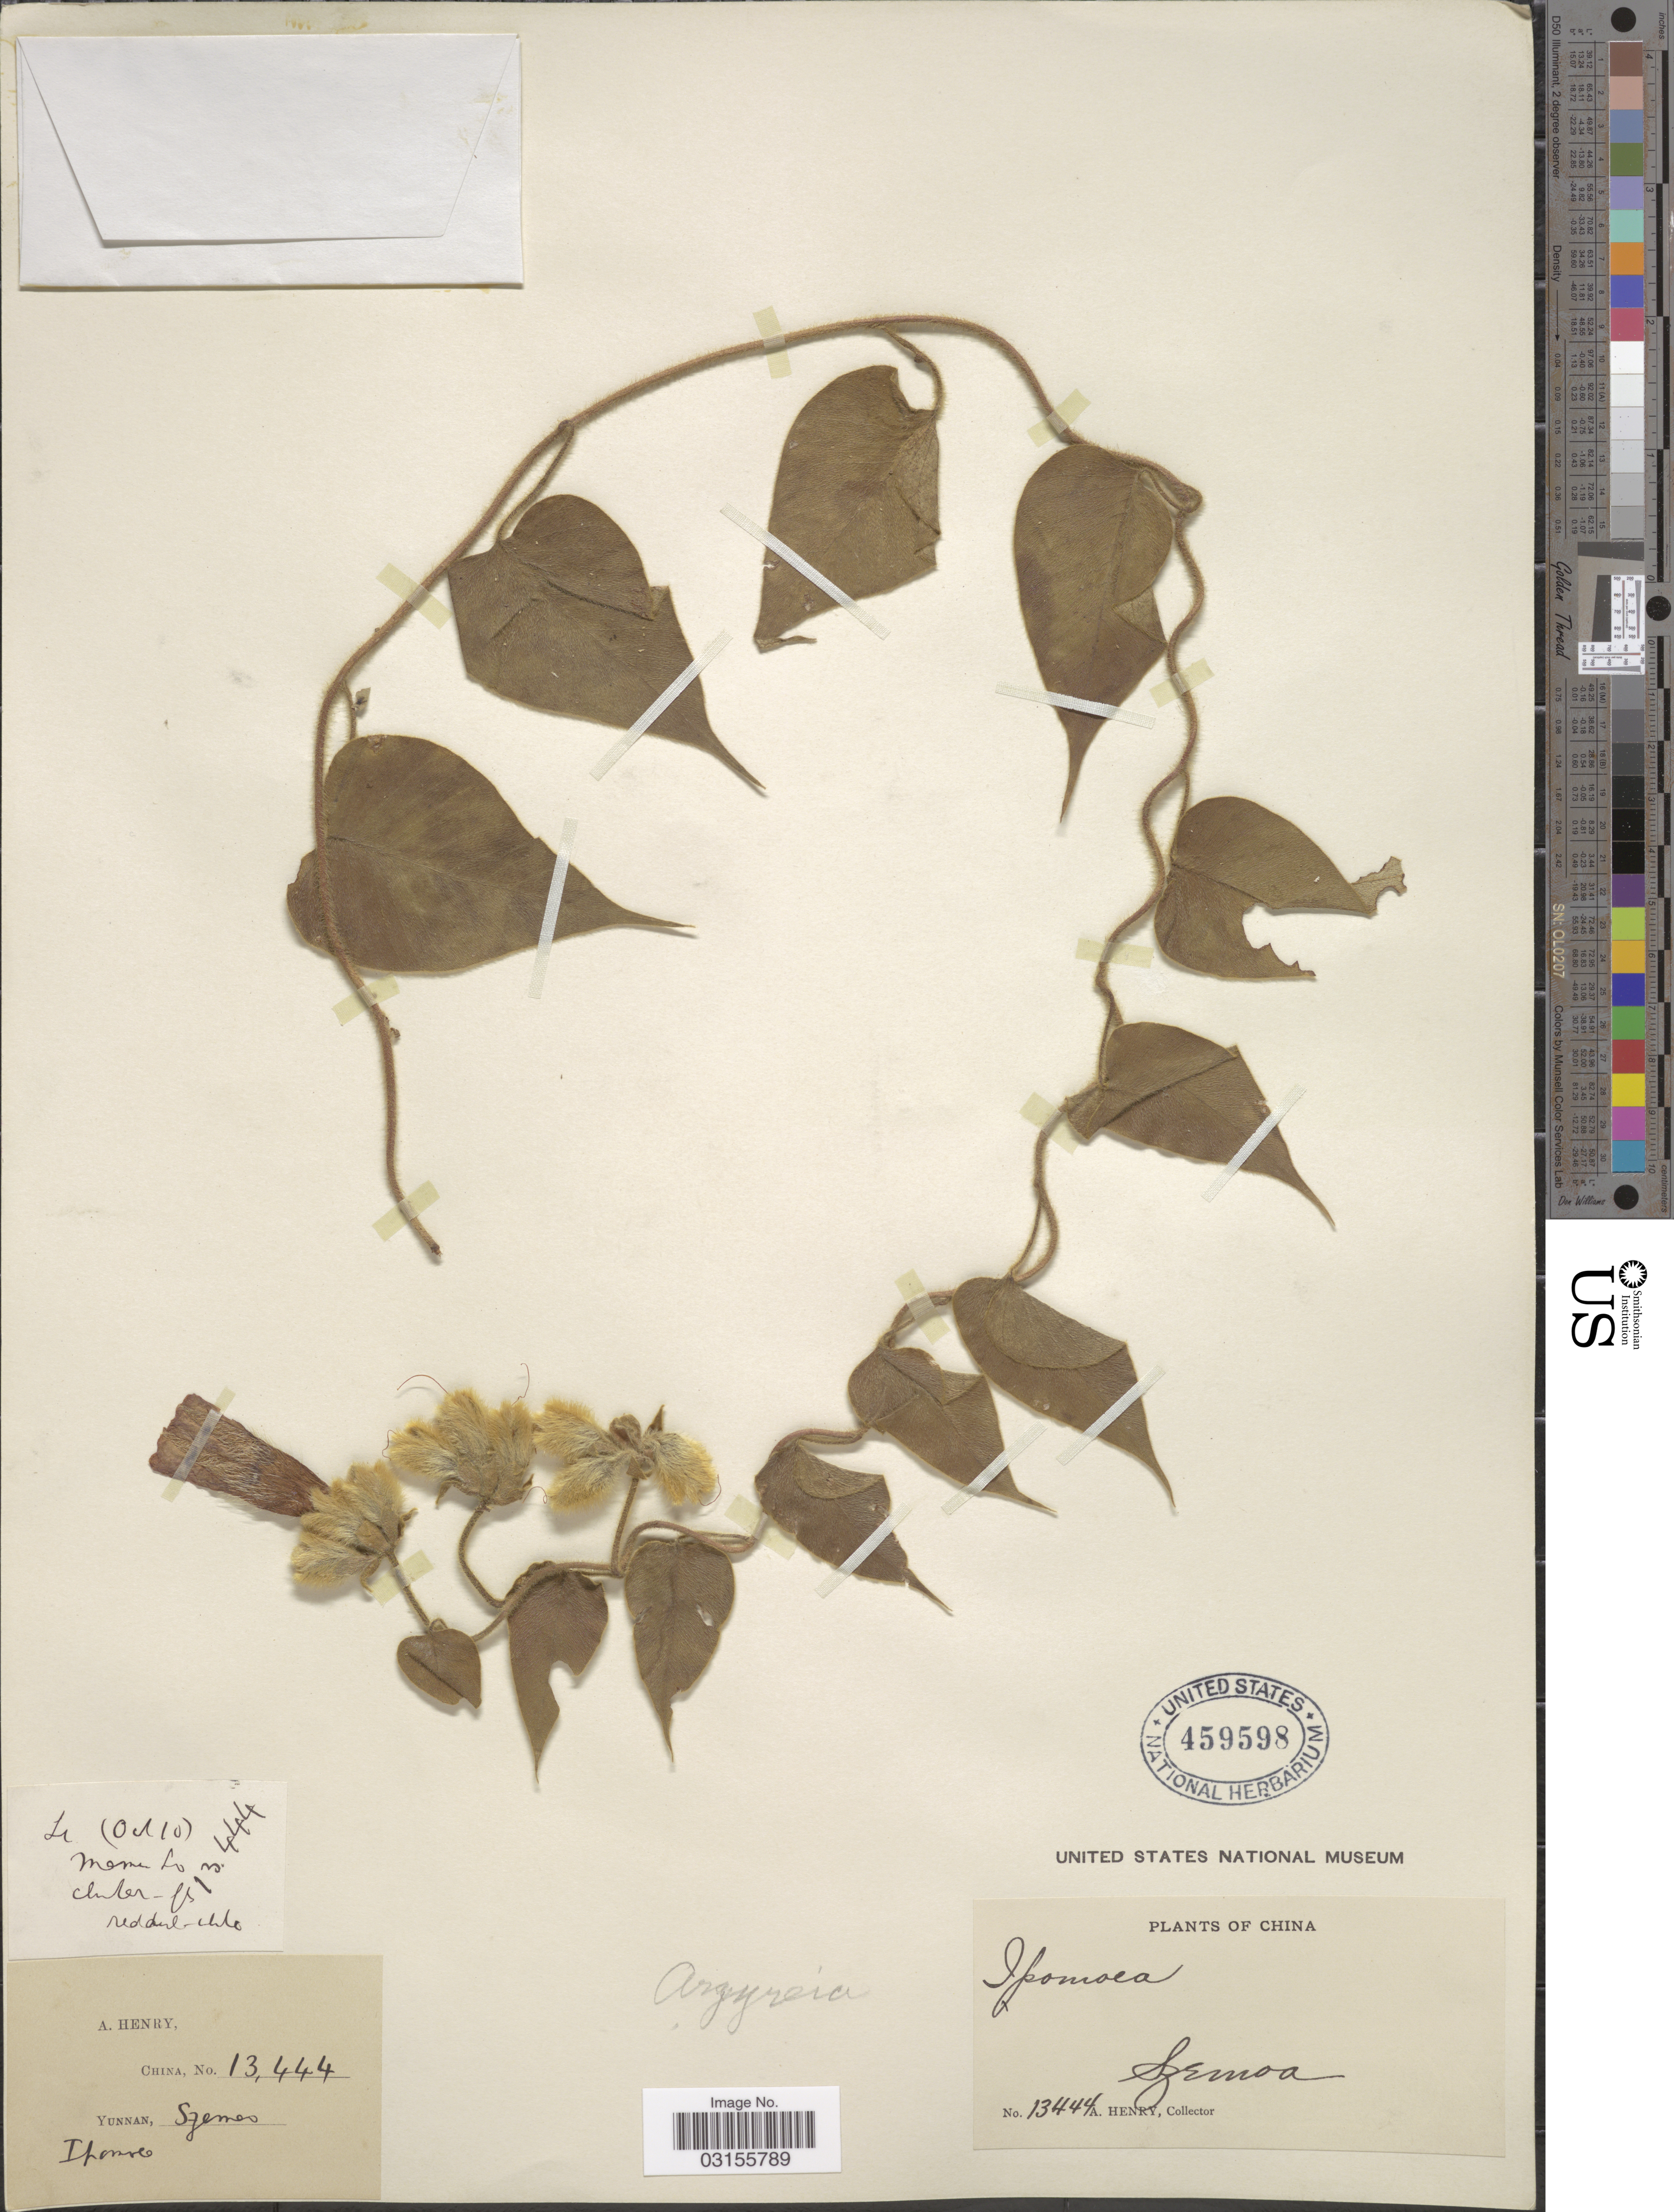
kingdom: Plantae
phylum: Tracheophyta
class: Magnoliopsida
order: Solanales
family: Convolvulaceae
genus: Argyreia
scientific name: Argyreia sp.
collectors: A. Henry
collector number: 13444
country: China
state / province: Yunnan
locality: Szemoa. [illegible text].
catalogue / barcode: US 459598